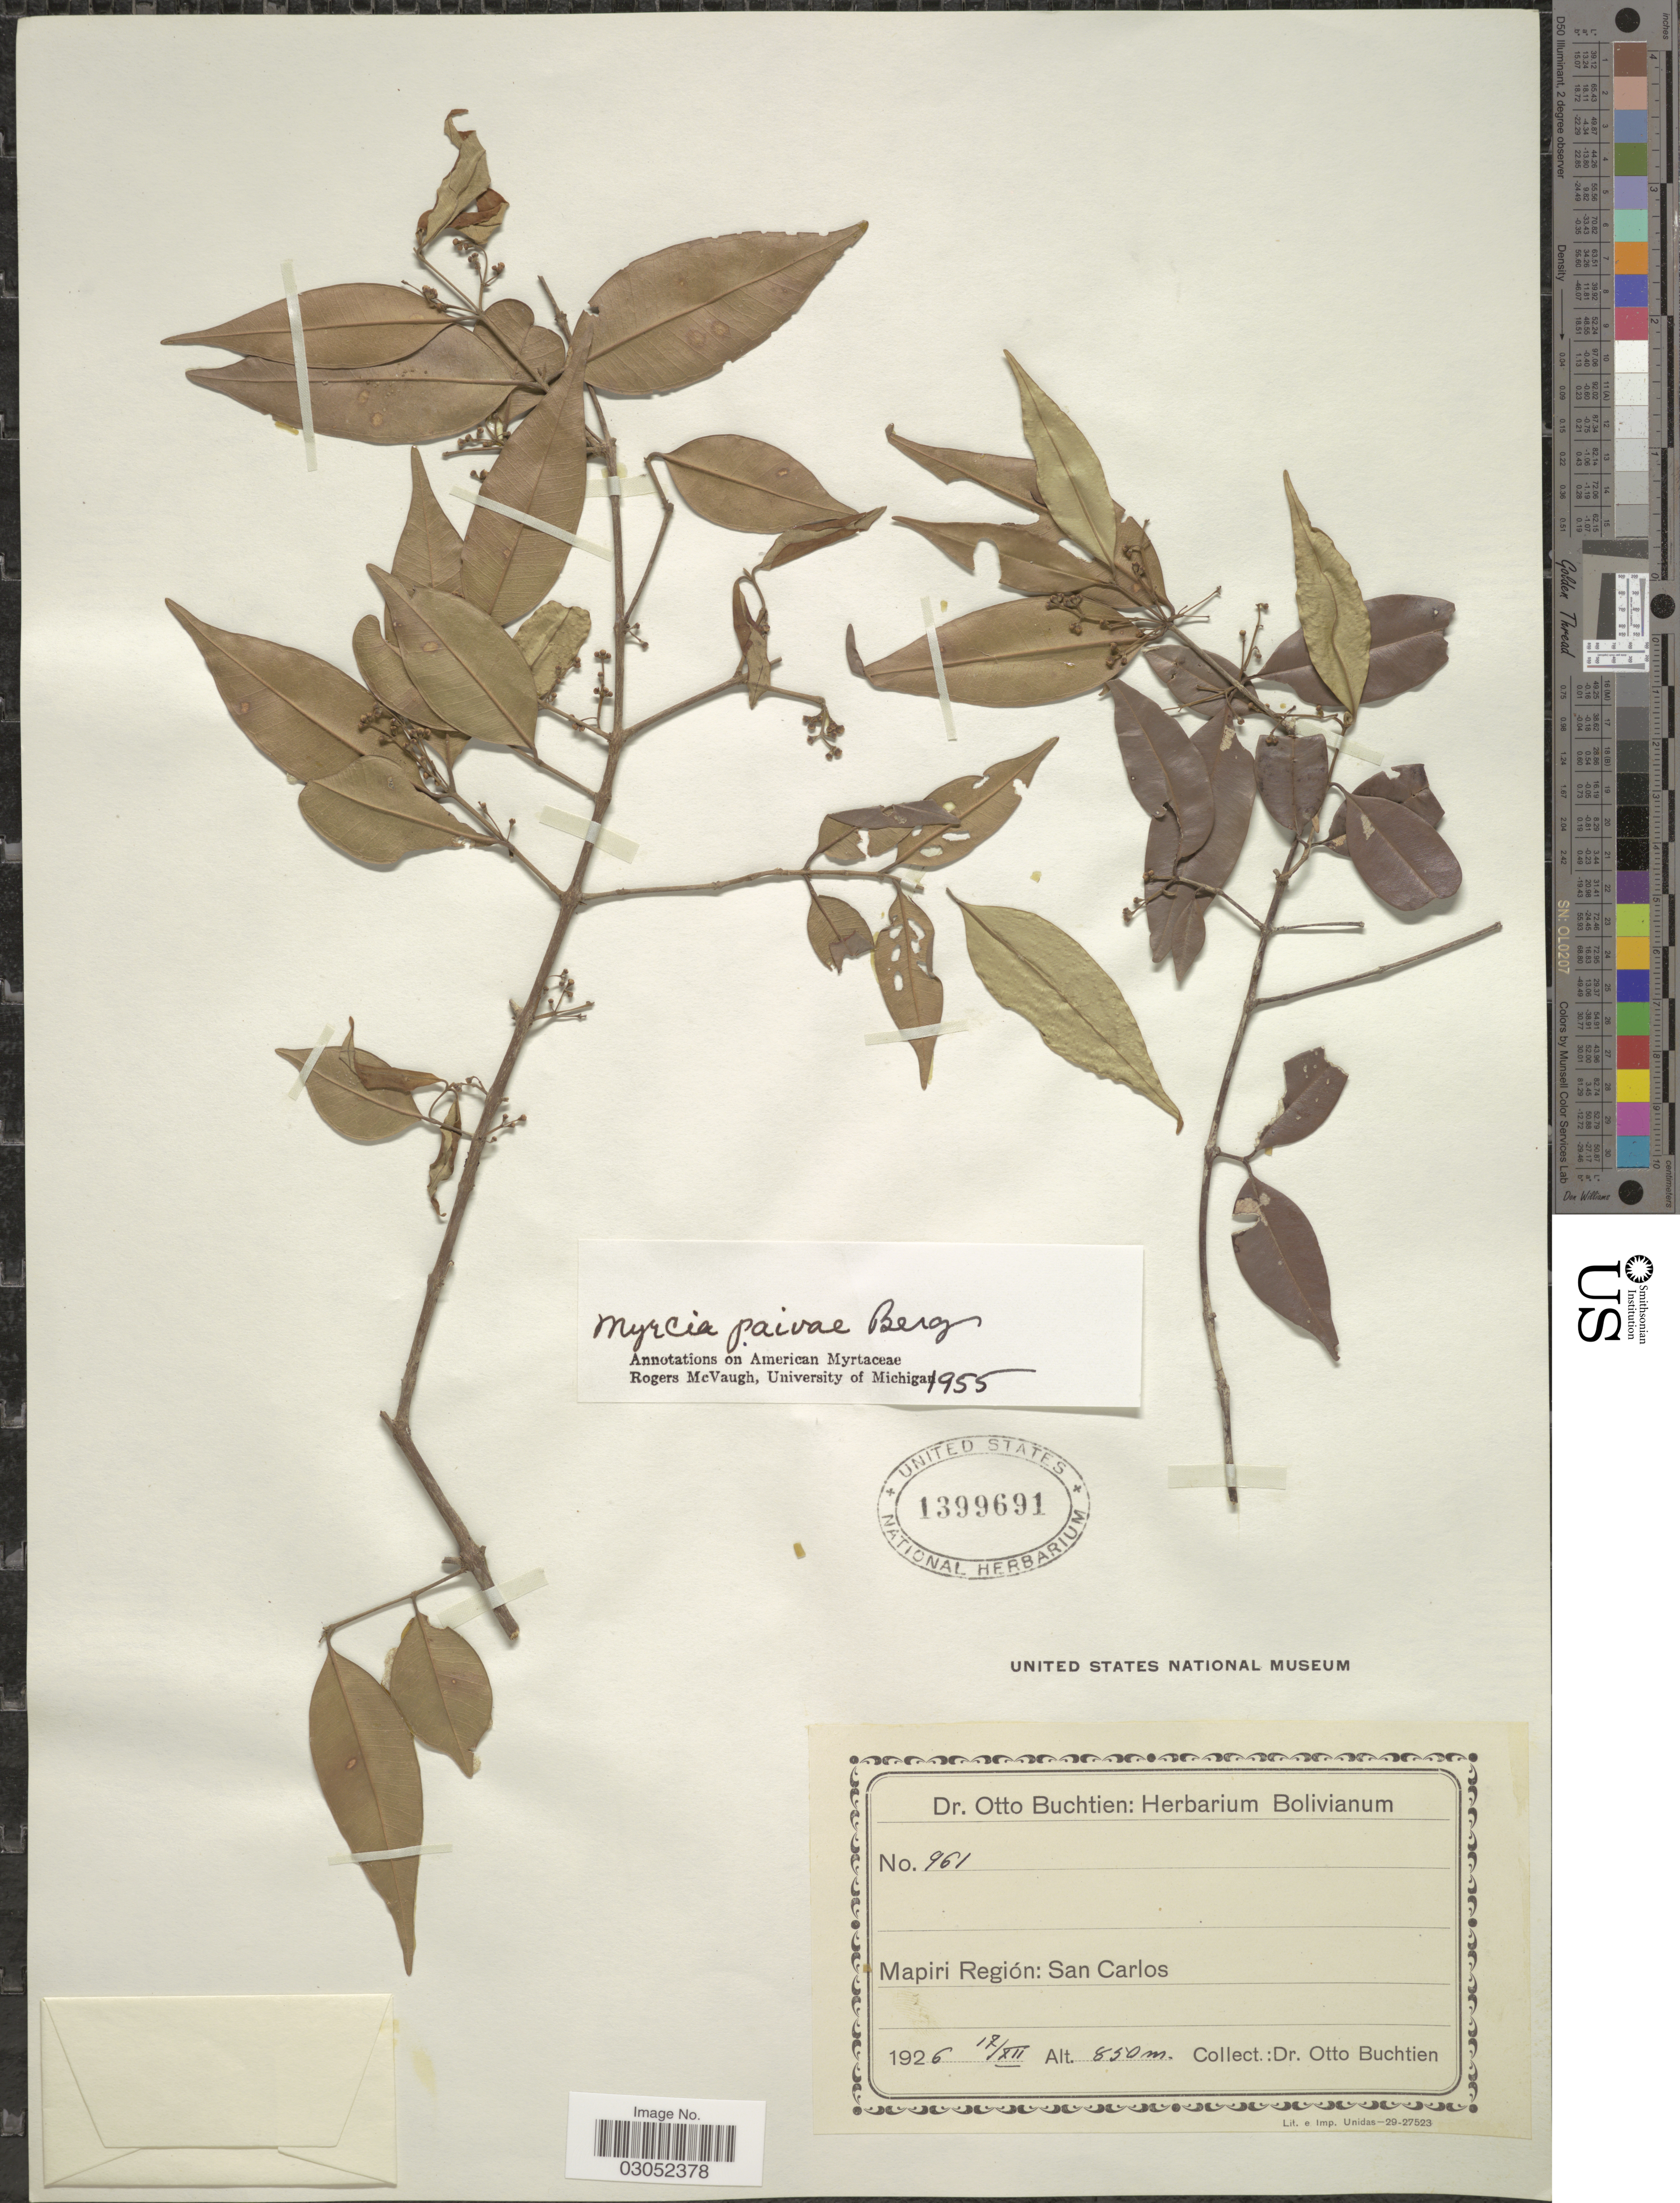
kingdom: Plantae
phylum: Tracheophyta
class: Magnoliopsida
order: Myrtales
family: Myrtaceae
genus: Myrcia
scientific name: Myrcia paivae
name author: O. Berg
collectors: O. Buchtien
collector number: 961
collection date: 1926-12-17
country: Bolivia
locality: Mapiri Región: San Carlos.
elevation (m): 850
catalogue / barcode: US 1399691